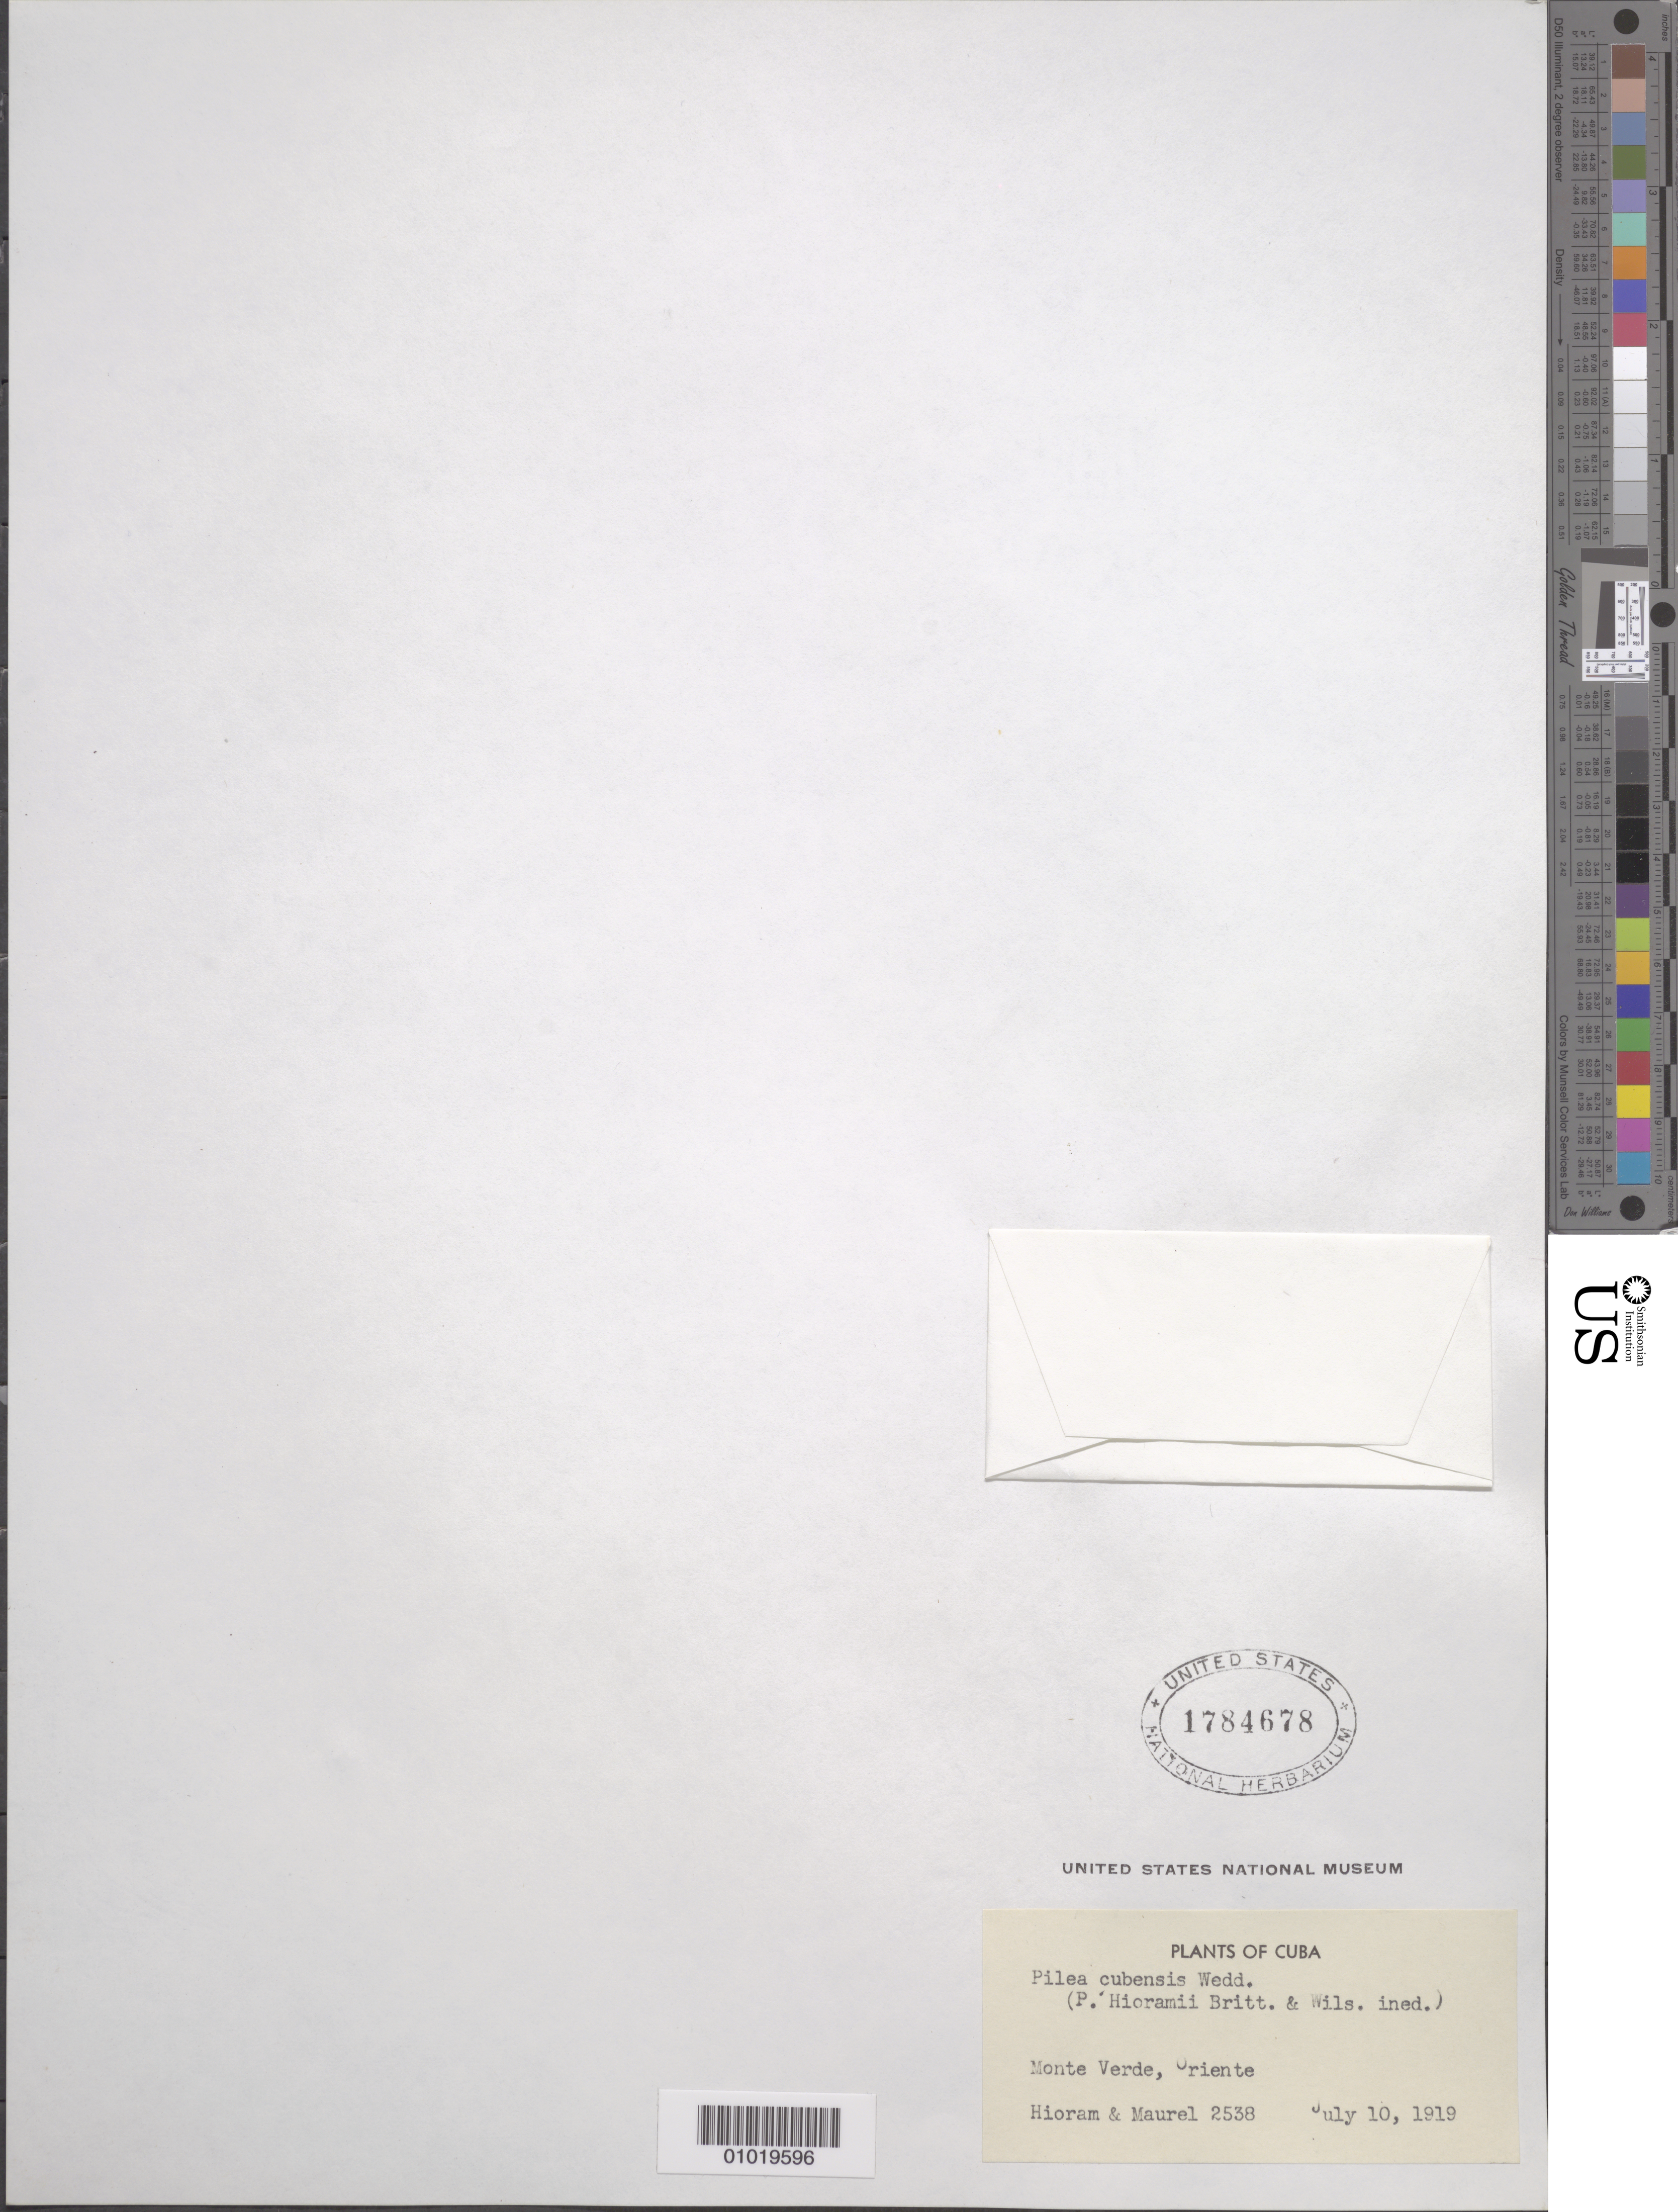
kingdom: Plantae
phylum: Tracheophyta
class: Magnoliopsida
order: Rosales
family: Urticaceae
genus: Pilea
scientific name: Pilea cubensis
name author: Wedd.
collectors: Bro. Hioram & C. Maurel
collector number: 2538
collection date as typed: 10 Jul 1919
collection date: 1919-07-10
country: Cuba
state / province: Oriente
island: Cuba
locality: Monte Verde, Oriente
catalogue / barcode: US 1784678